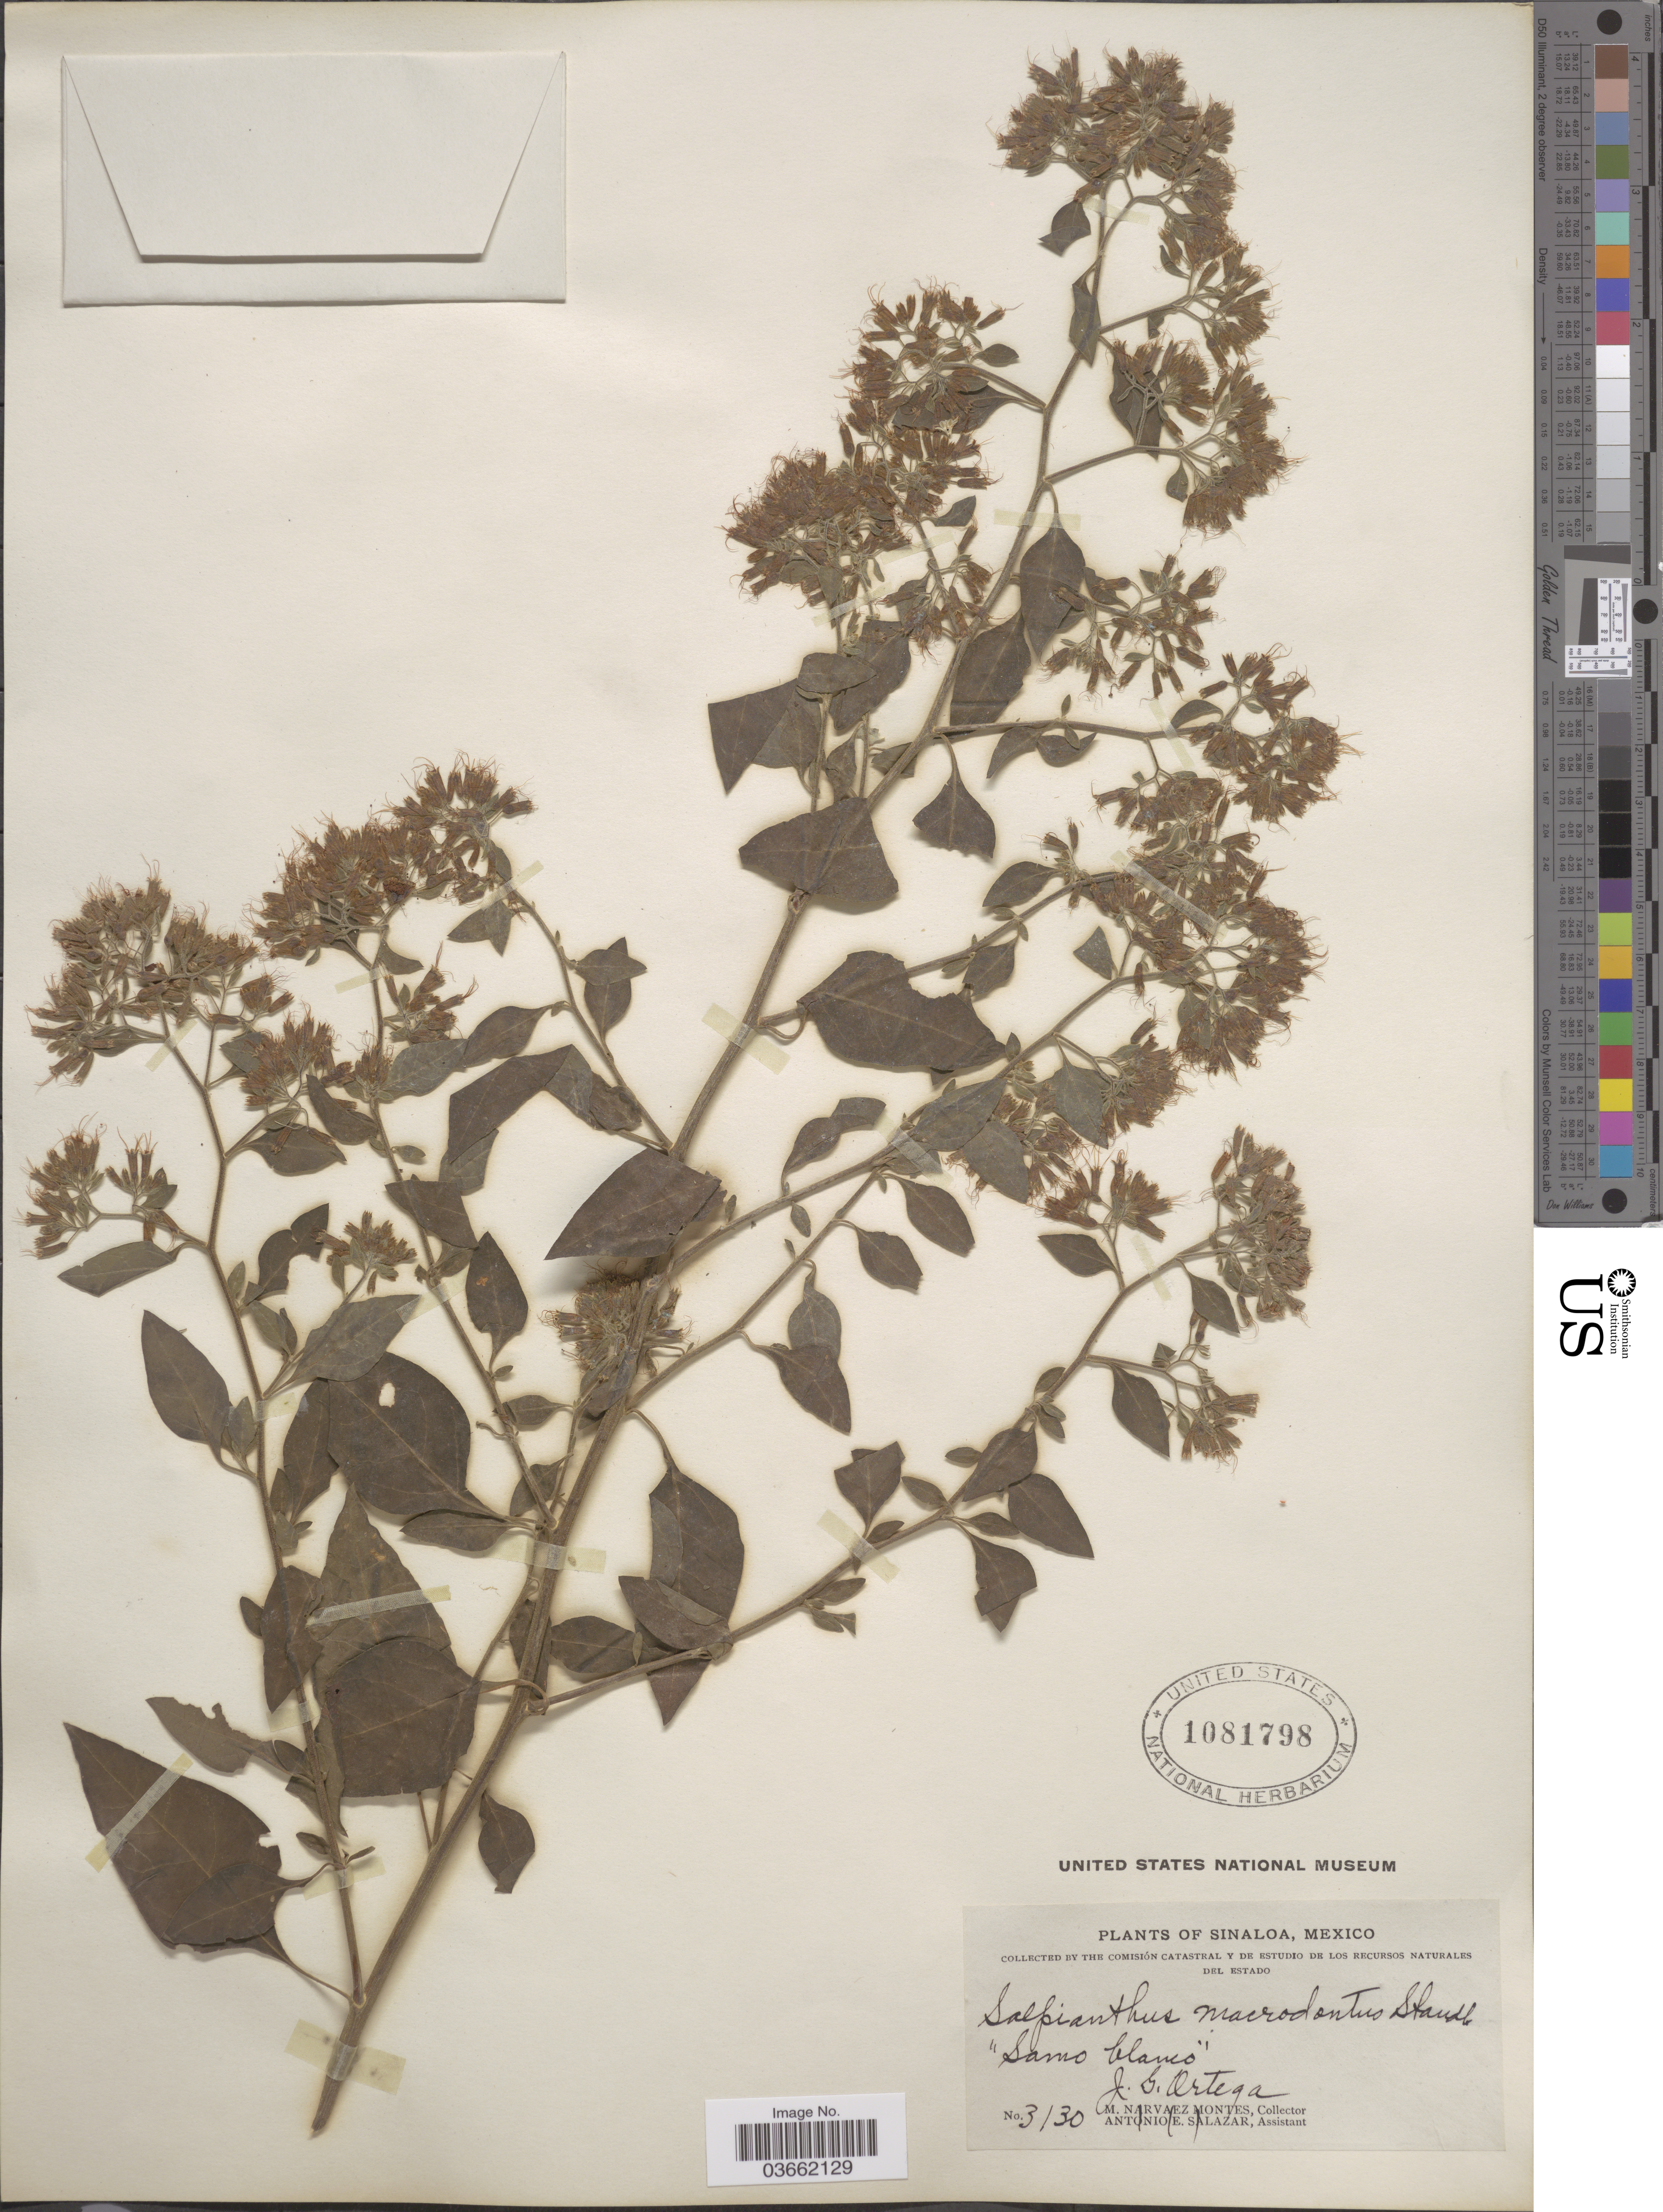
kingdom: Plantae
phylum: Tracheophyta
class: Magnoliopsida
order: Caryophyllales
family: Nyctaginaceae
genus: Salpianthus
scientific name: Salpianthus macrodontus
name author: Standl.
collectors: J. Ortega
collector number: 3130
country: Mexico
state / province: Sinaloa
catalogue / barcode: US 1081798